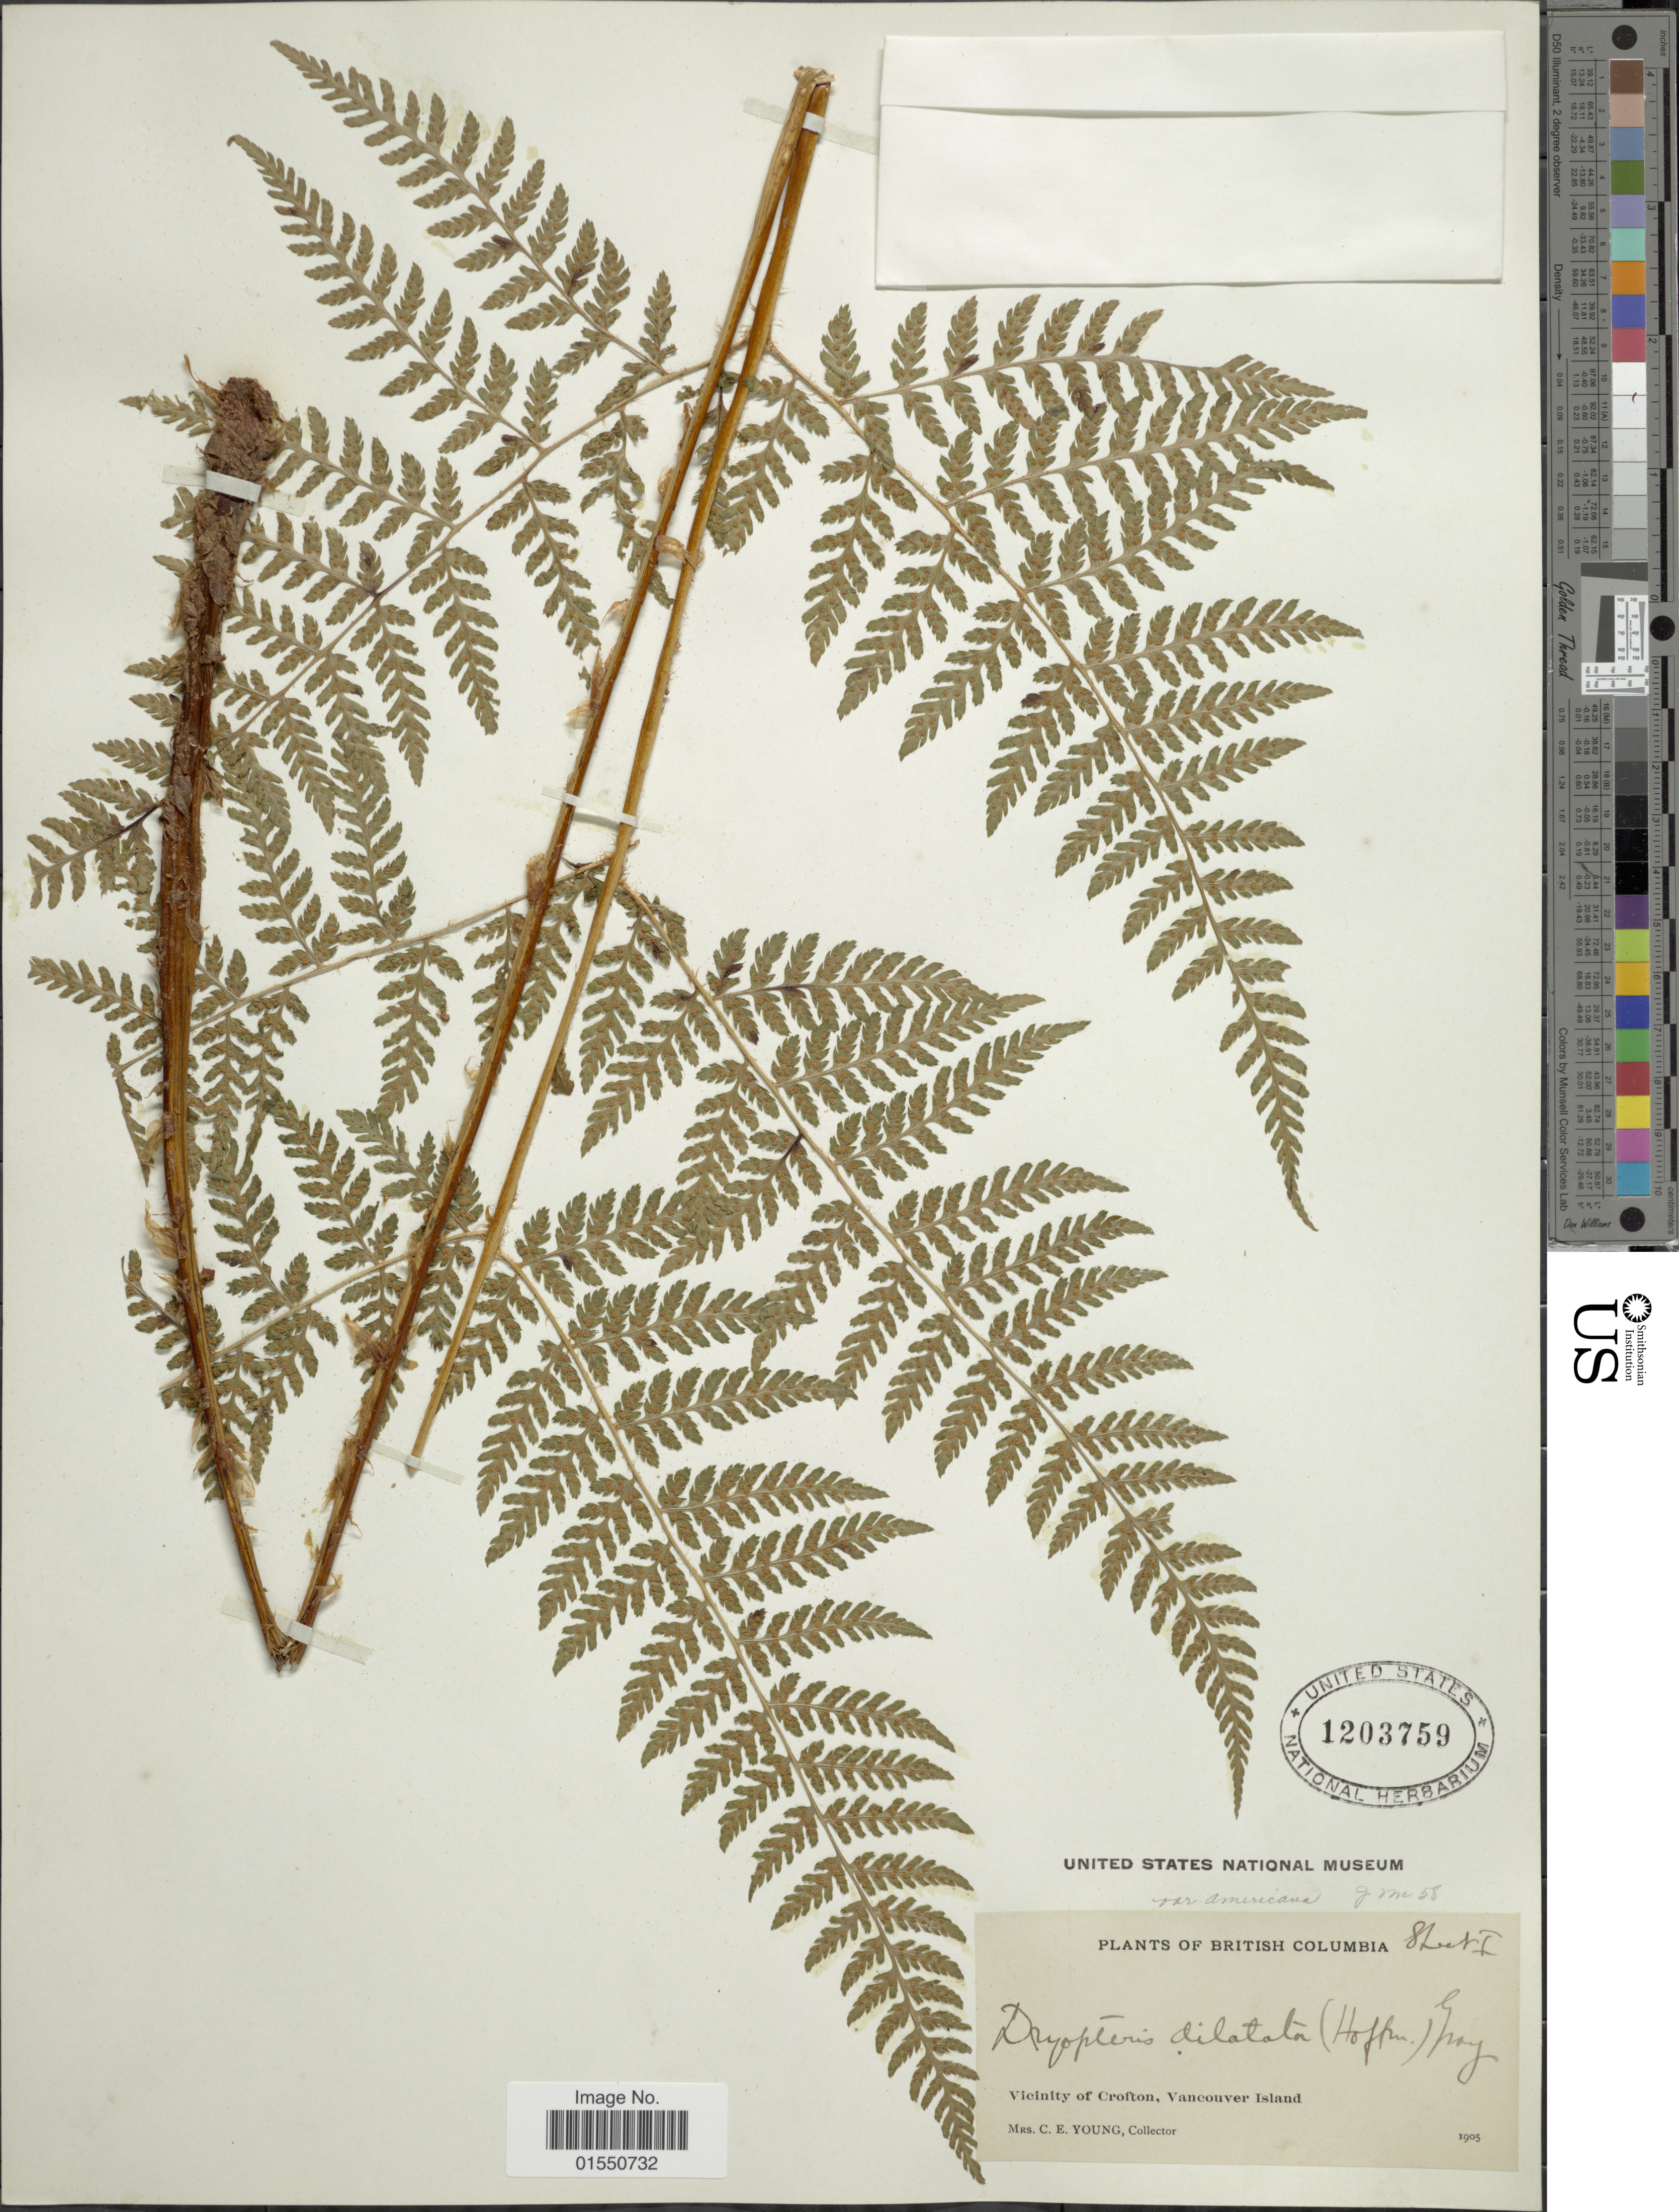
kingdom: Plantae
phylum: Tracheophyta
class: Polypodiopsida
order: Polypodiales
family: Dryopteridaceae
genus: Dryopteris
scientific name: Dryopteris expansa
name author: (C. Presl) Fraser-Jenk. & Jermy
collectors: C. Young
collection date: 1905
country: Canada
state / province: British Columbia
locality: Vicinity of Crofton, Vancouver Island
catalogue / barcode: US 1203759